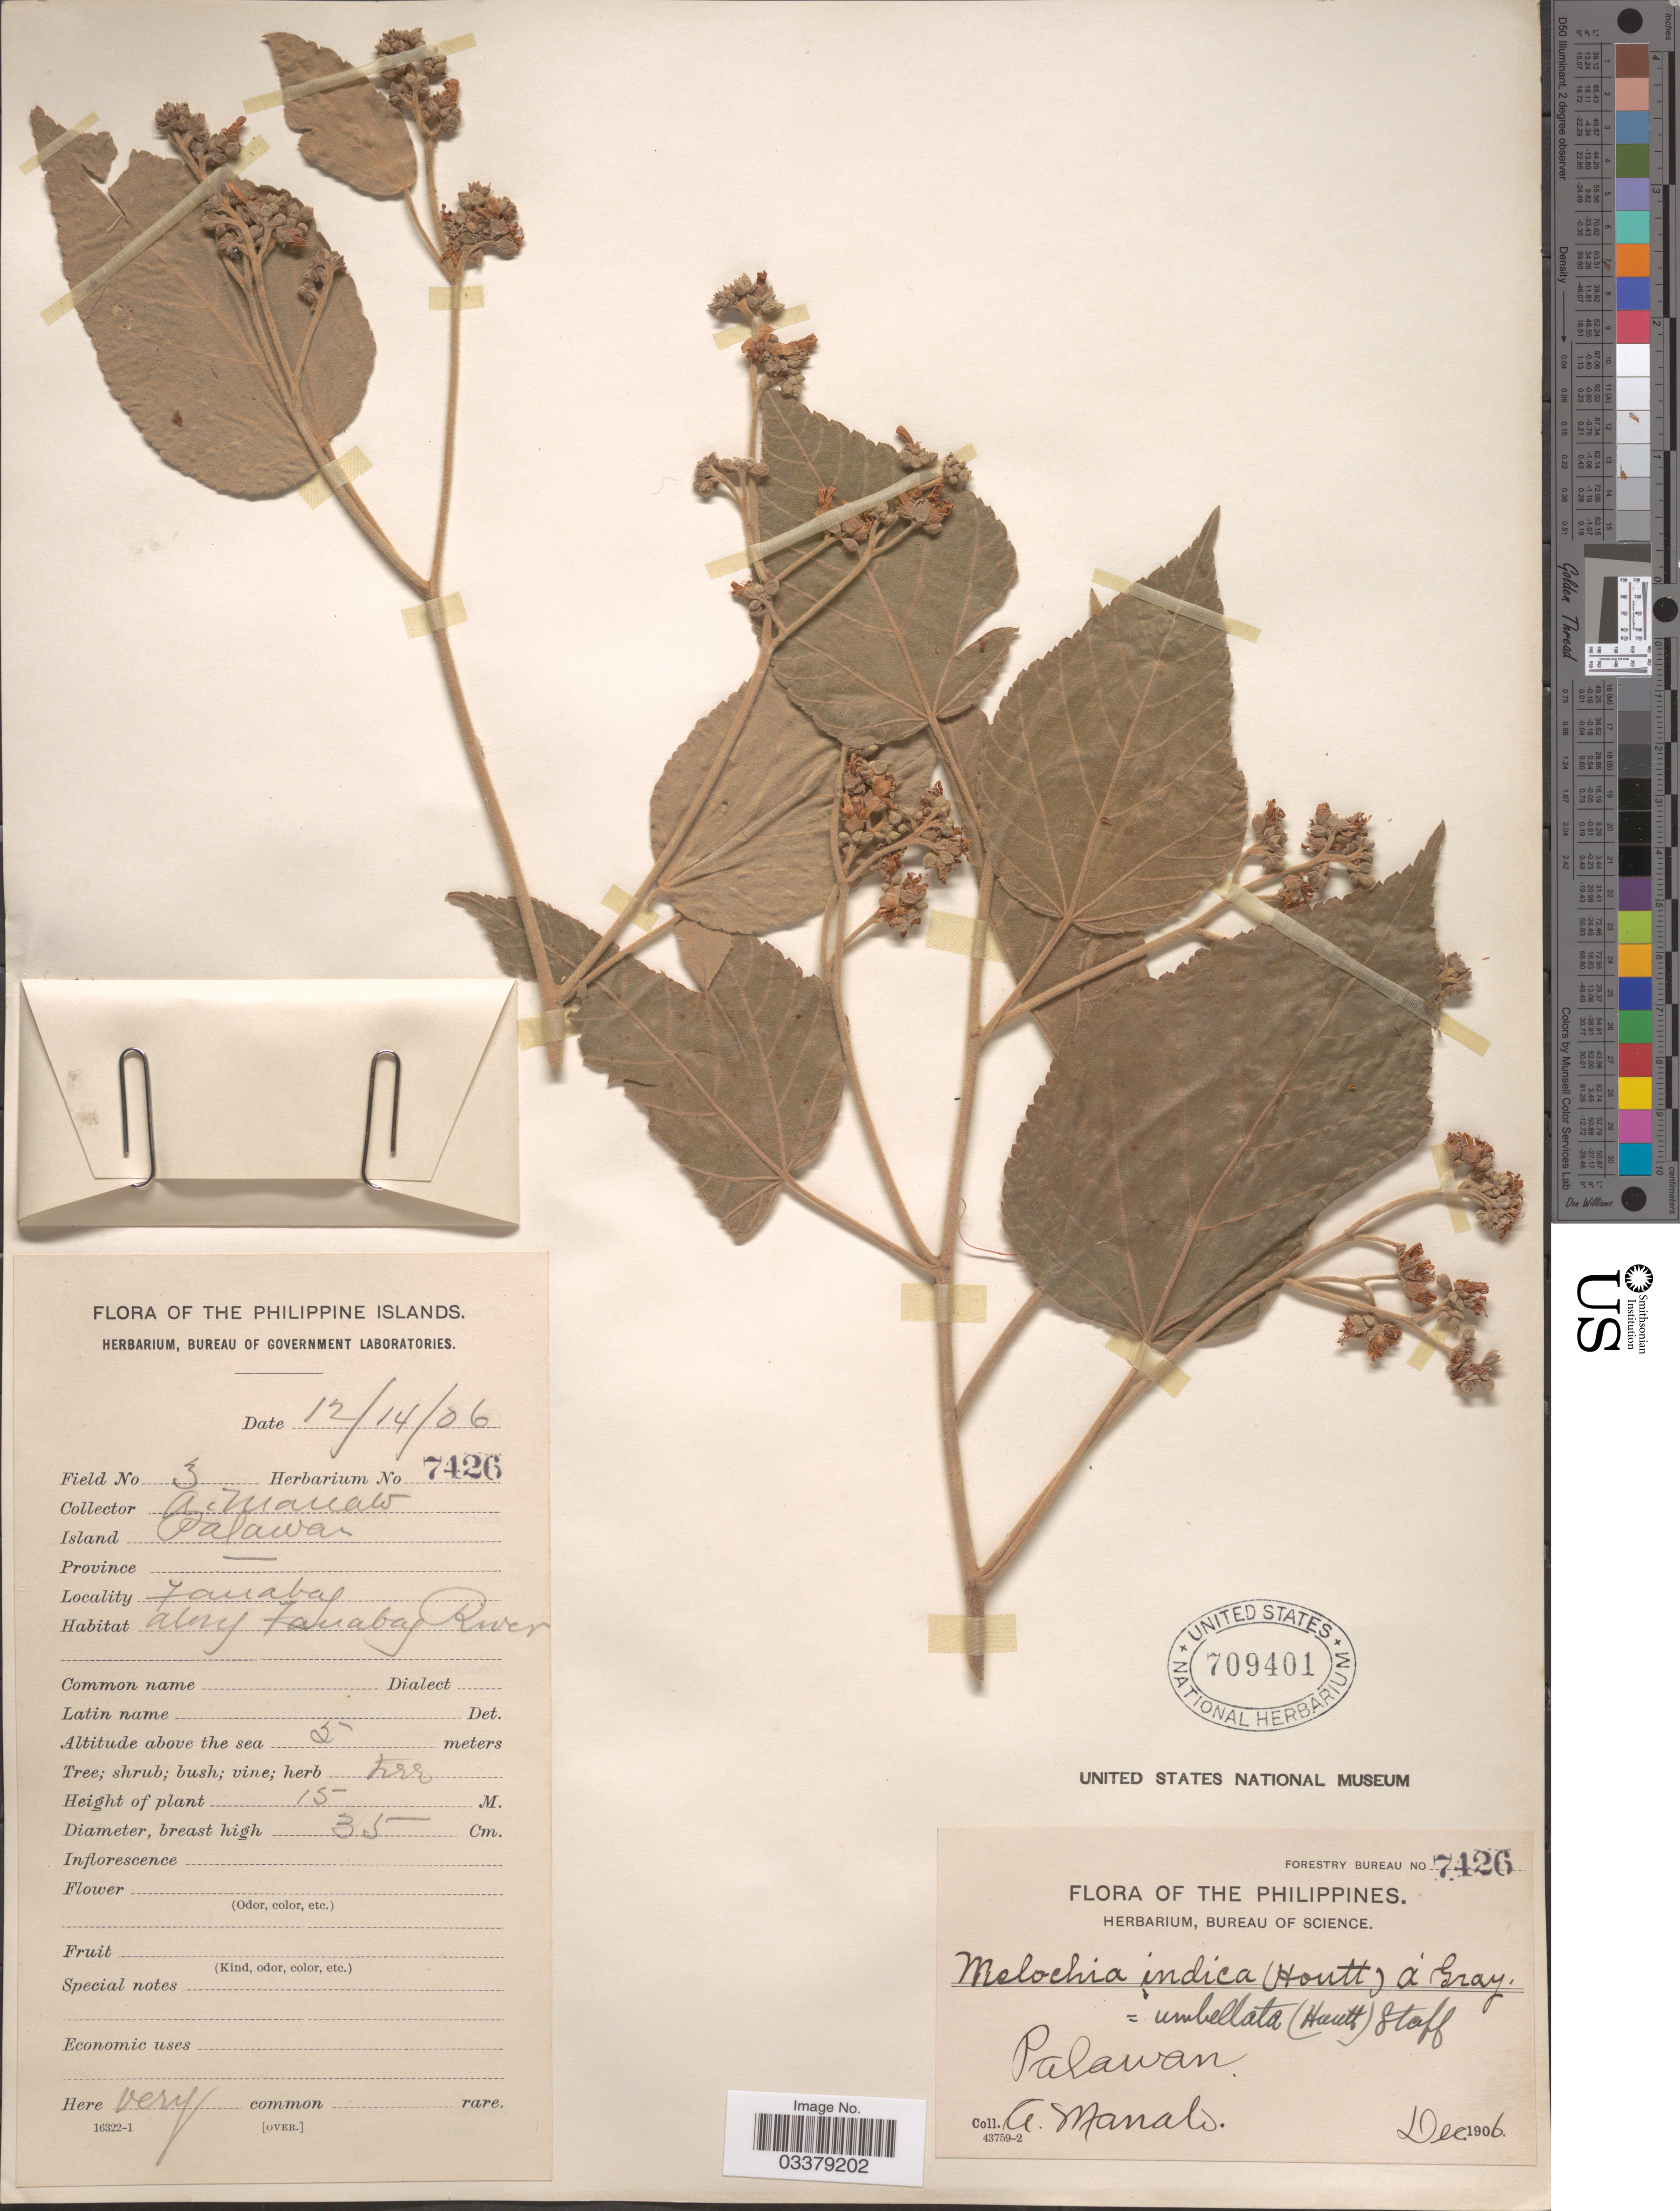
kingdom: Plantae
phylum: Tracheophyta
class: Magnoliopsida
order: Malvales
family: Malvaceae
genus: Melochia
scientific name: Melochia umbellata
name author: Stapf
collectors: A. Manalo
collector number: Forestry Bureau 7426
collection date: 1906-12-14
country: Philippines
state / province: Mimaropa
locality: Island Palawan. Tanabag. Along Tanabag River.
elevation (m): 5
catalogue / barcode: US 709401